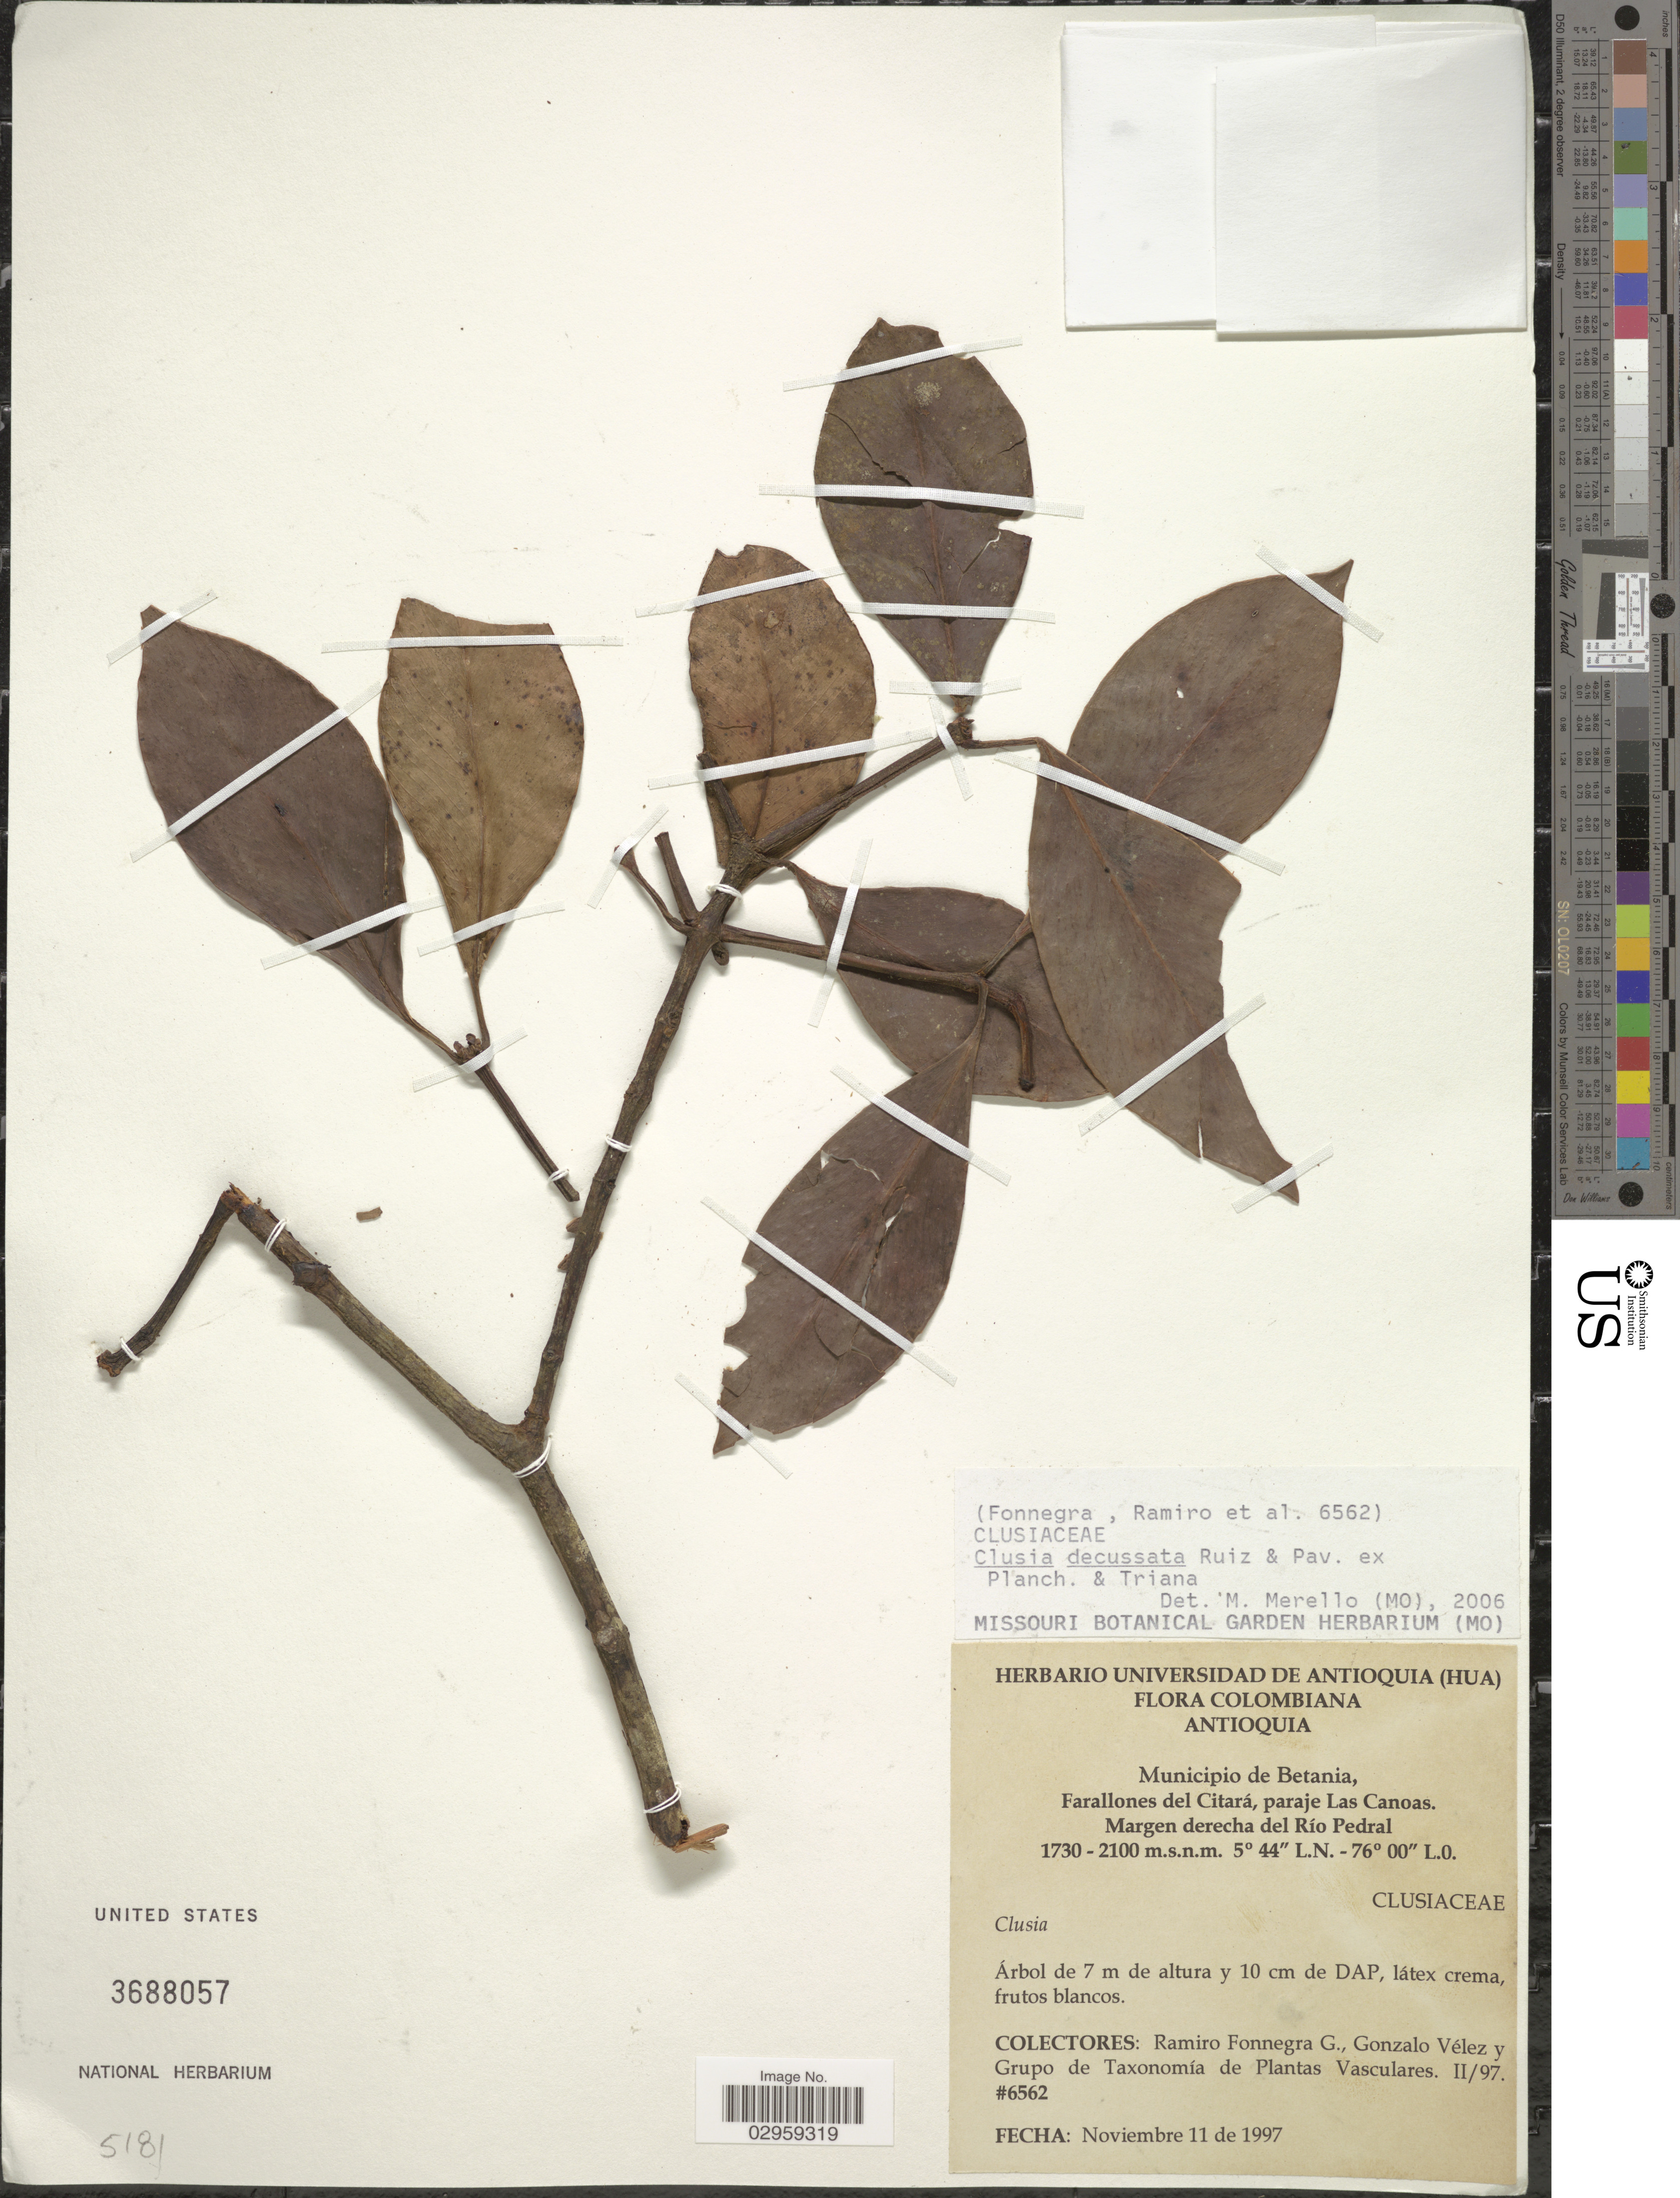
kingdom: Plantae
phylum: Tracheophyta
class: Magnoliopsida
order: Malpighiales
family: Clusiaceae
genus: Clusia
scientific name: Clusia decussata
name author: Ruiz & Pav. ex Planch. & Triana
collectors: R. Fonnegra G., G. Velez & Grupo de Taxonomía de Plantas Vasculares II/97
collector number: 6562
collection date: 1997-11-11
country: Colombia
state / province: Antioquia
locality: Municipio de Betania, Farallones del Citará, paraje Las Canoas. Margen derecha del Río Pedral.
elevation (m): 1730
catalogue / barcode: US 3688057